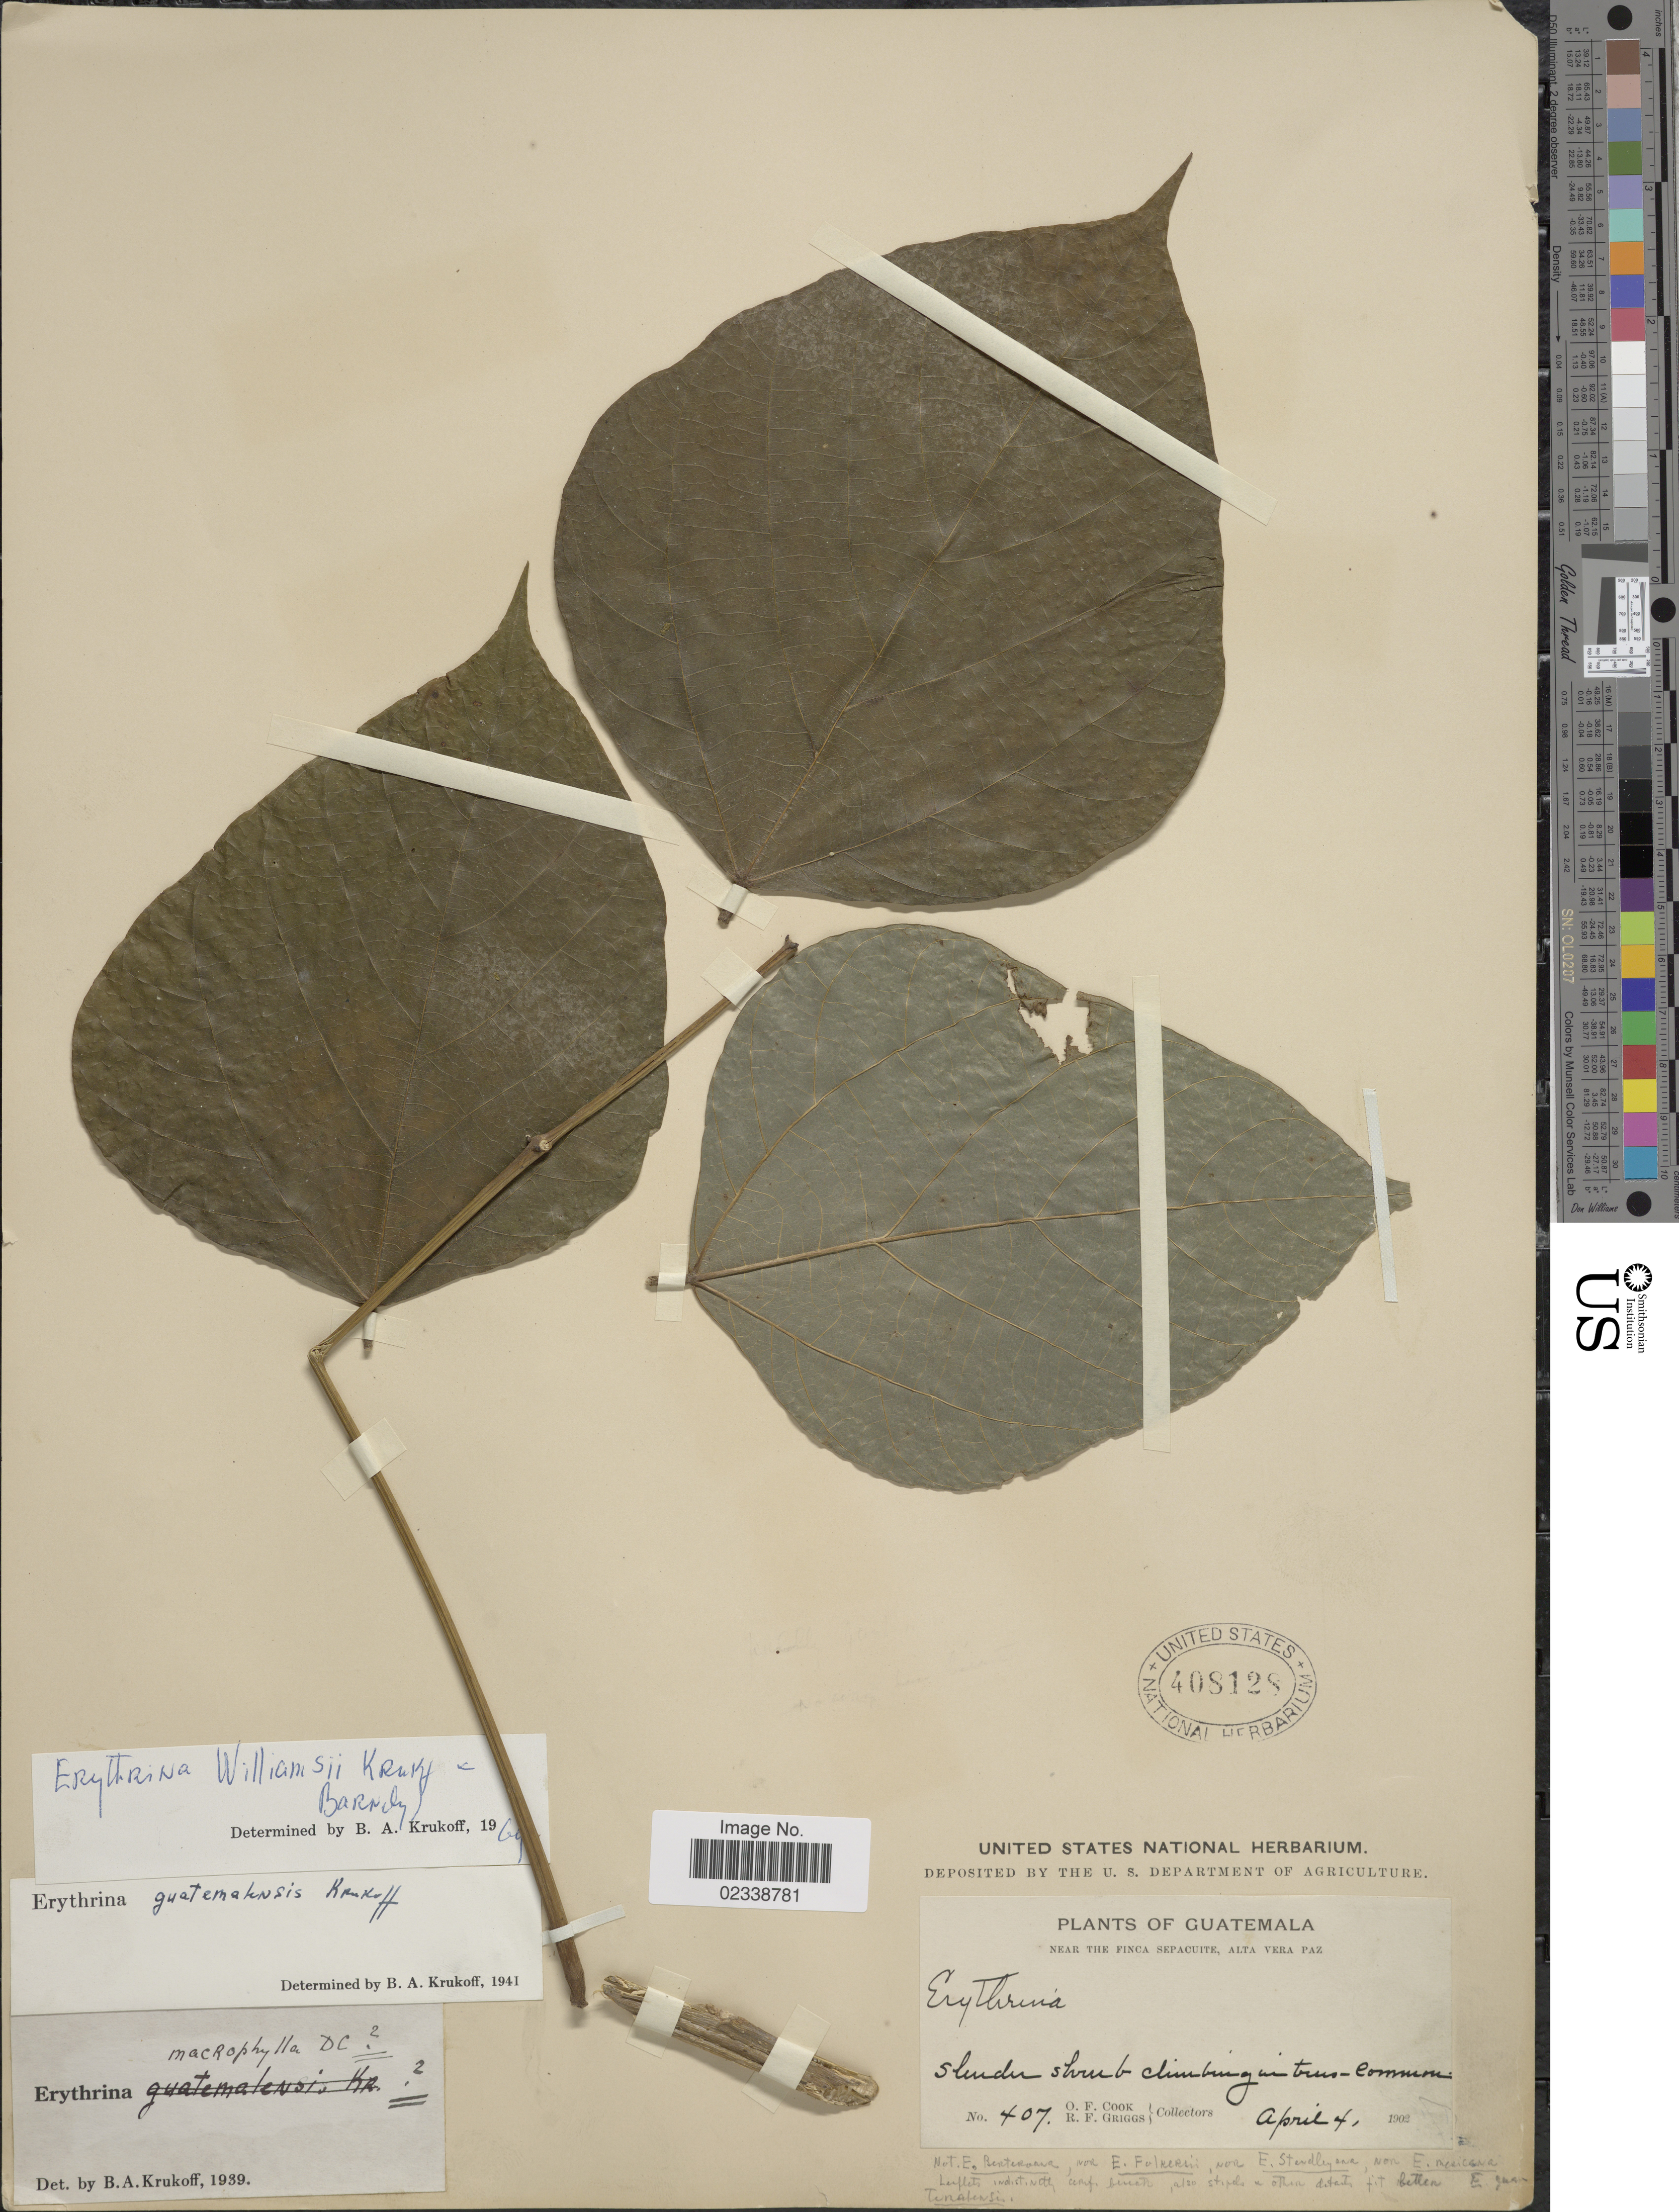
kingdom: Plantae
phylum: Tracheophyta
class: Magnoliopsida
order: Fabales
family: Fabaceae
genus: Erythrina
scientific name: Erythrina williamsii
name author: Krukoff & Barneby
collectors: O. F. Cook & R. F. Griggs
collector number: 407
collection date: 1902-04-04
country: Guatemala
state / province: Alta Verapaz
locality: Near the Finca Sepacuite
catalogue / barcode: US 408128